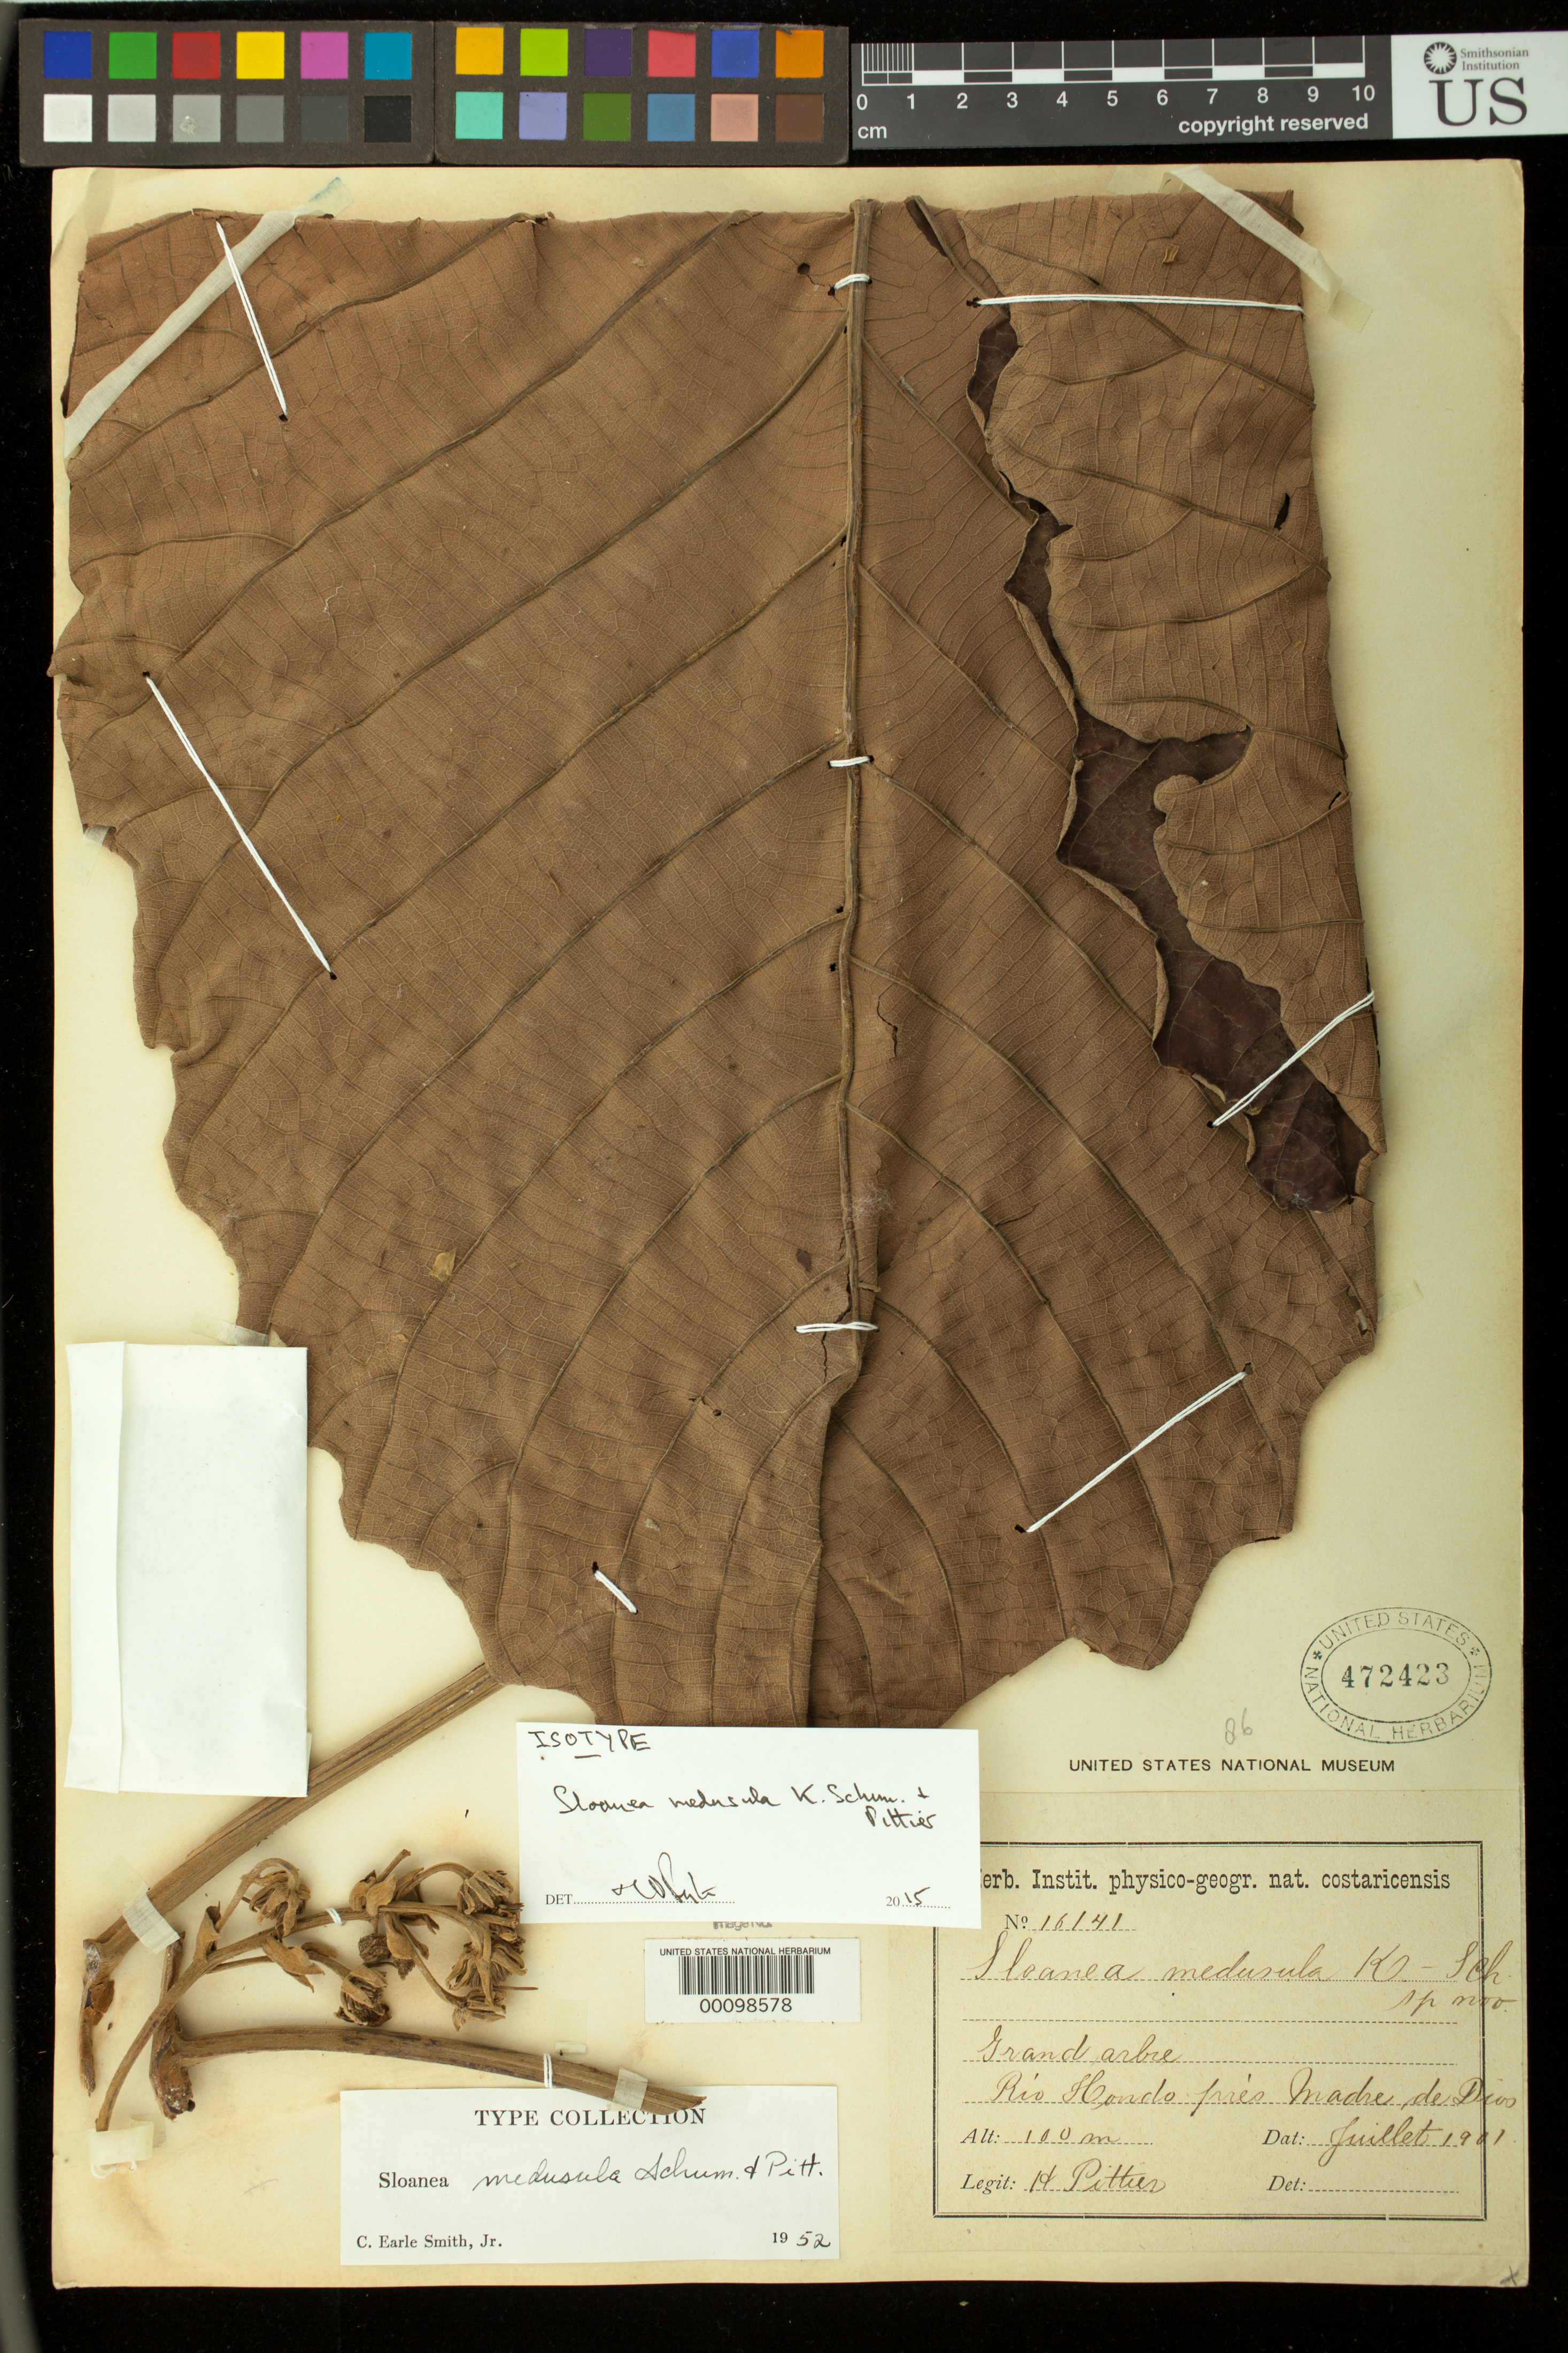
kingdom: Plantae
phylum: Tracheophyta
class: Magnoliopsida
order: Oxalidales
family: Elaeocarpaceae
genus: Sloanea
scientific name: Sloanea medusula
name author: K. Schum. & Pittier in Pittier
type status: Type Collection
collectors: H. F. Pittier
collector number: Inst. Costa Rica 16141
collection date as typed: Jul 1901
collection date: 1901-07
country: Costa Rica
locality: Vicinity of Rio Hondo, plains of Santa Clara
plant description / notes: Annotated by T.D. Pennington (2015) as isotype. Protologue does not specify location of holotype. [Holotypes of other names in this same publication appear to be at US, but were annotated by Pittier as "type specimen"]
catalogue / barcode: US 472423